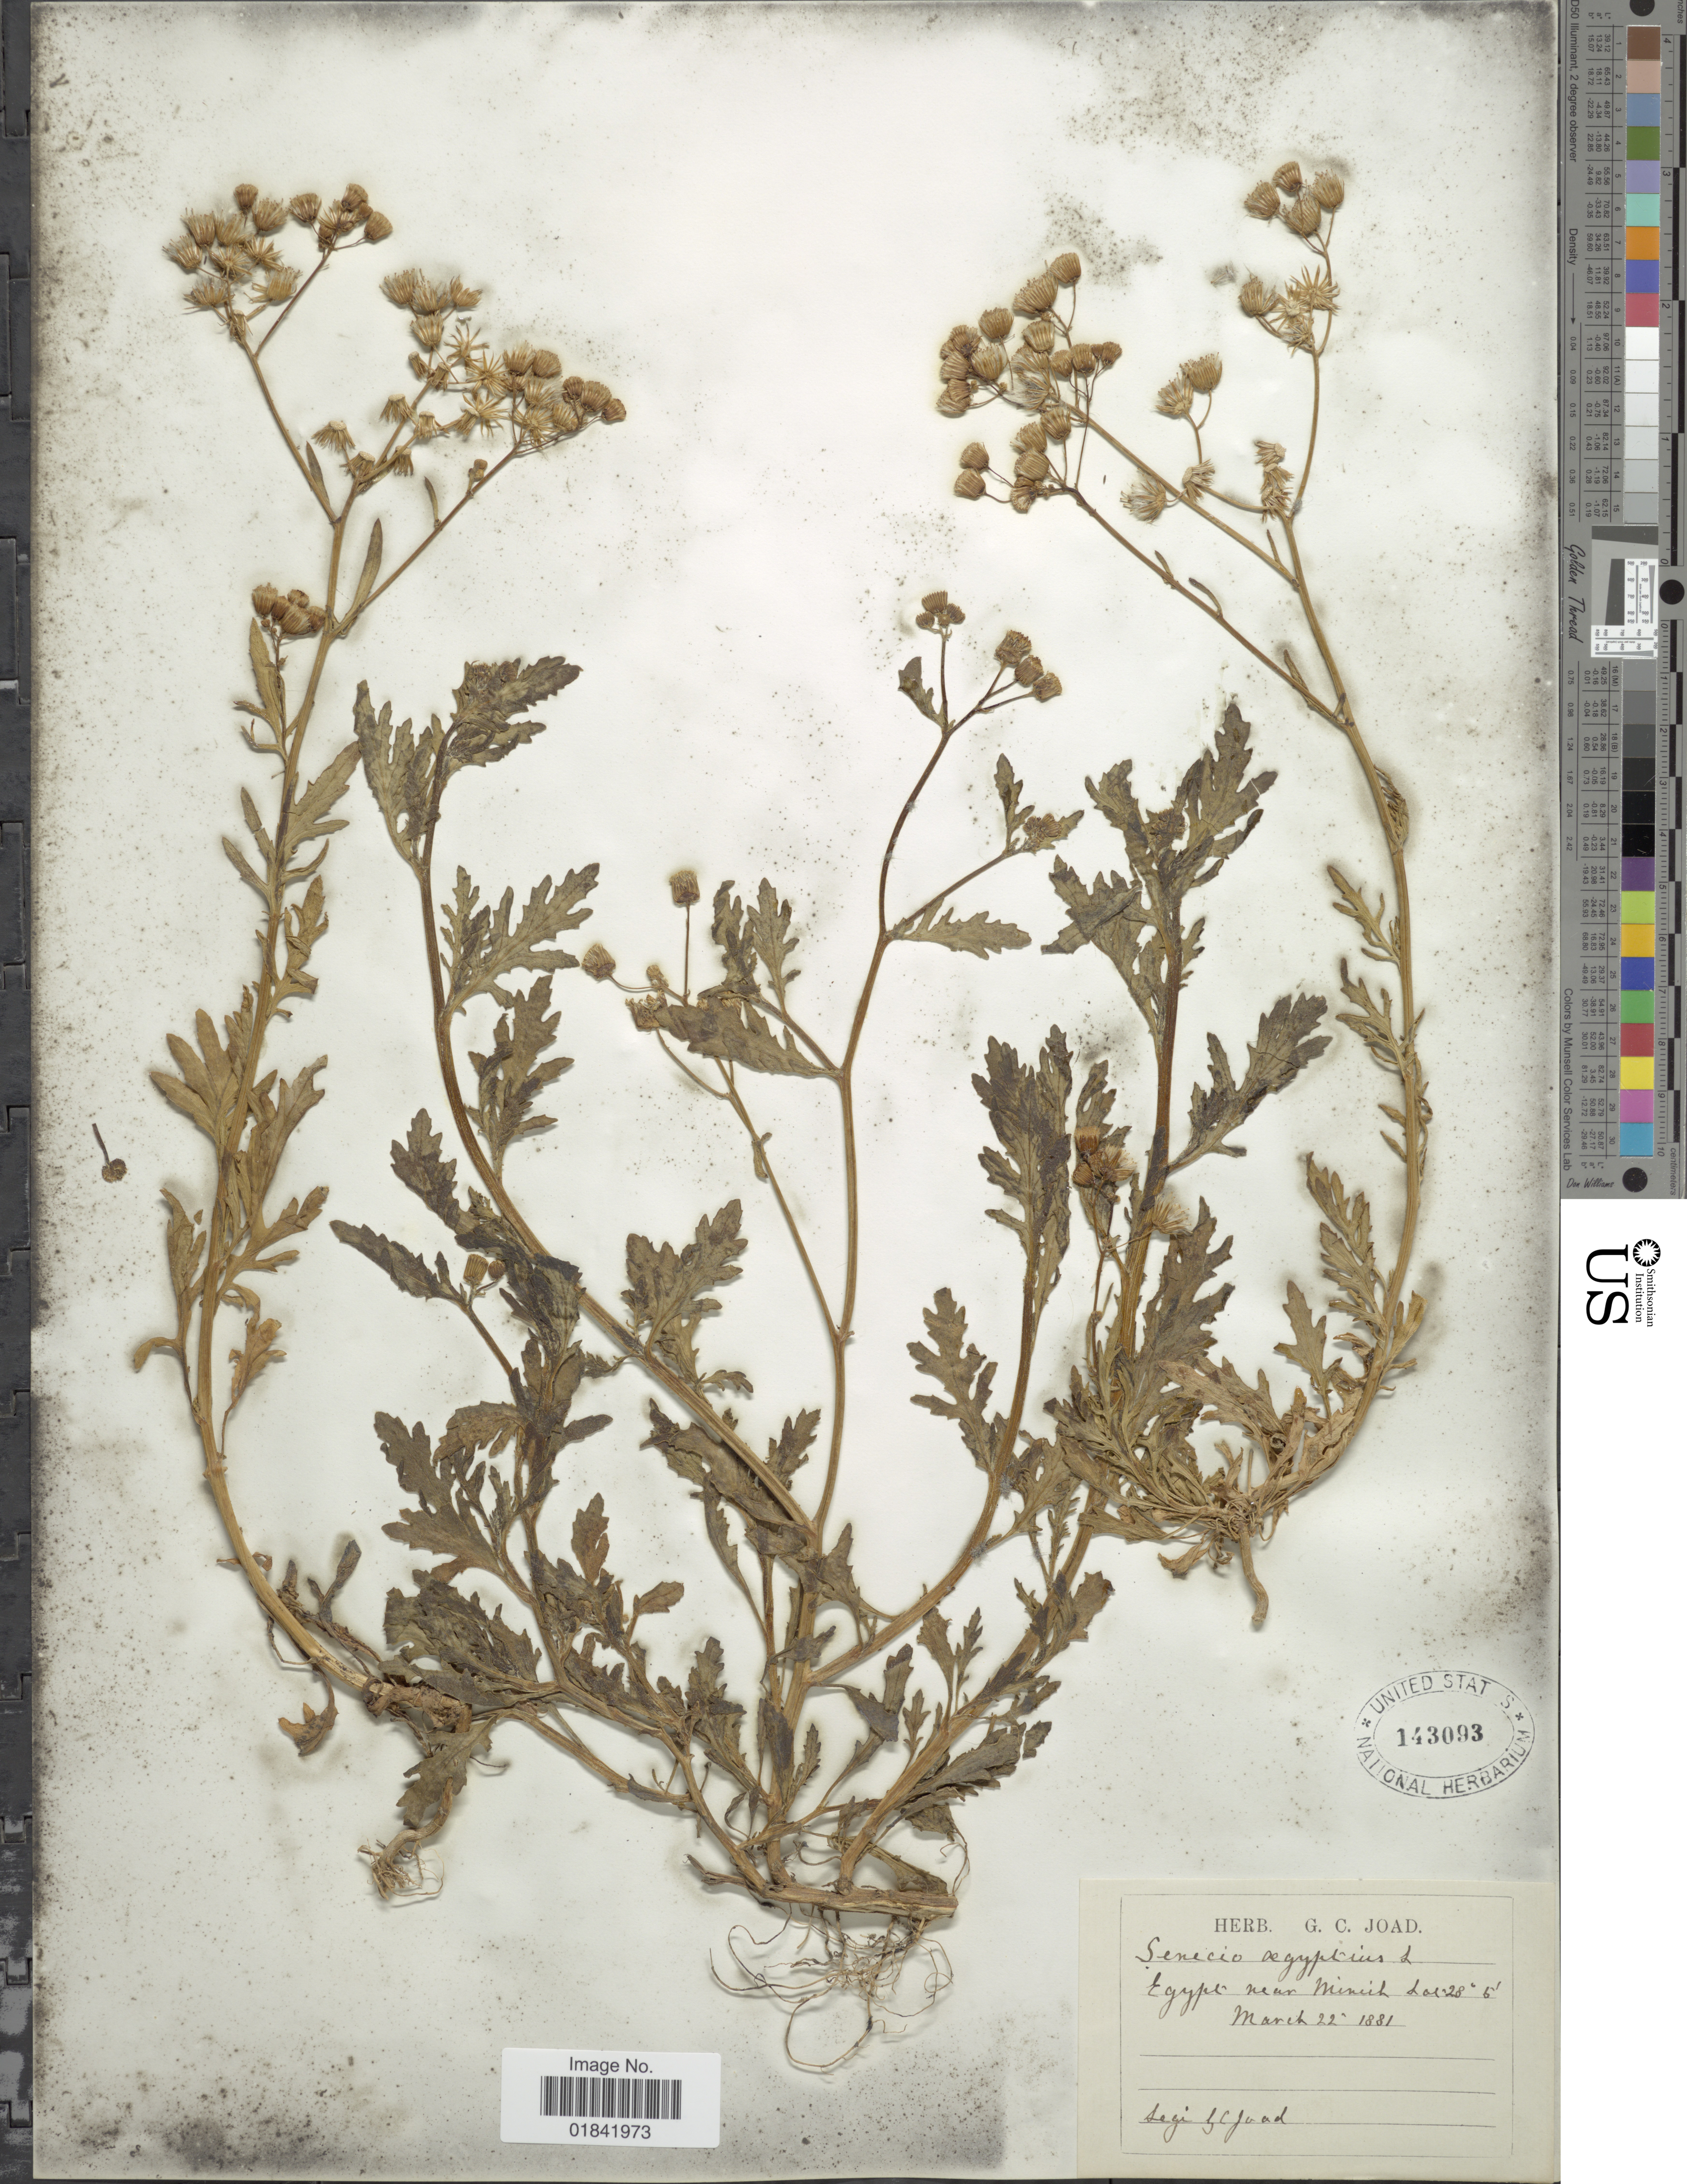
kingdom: Plantae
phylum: Tracheophyta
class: Magnoliopsida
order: Asterales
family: Asteraceae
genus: Senecio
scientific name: Senecio aegyptius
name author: L.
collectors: G. Joad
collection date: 1881-03-22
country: Egypt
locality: near Minich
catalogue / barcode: US 143093